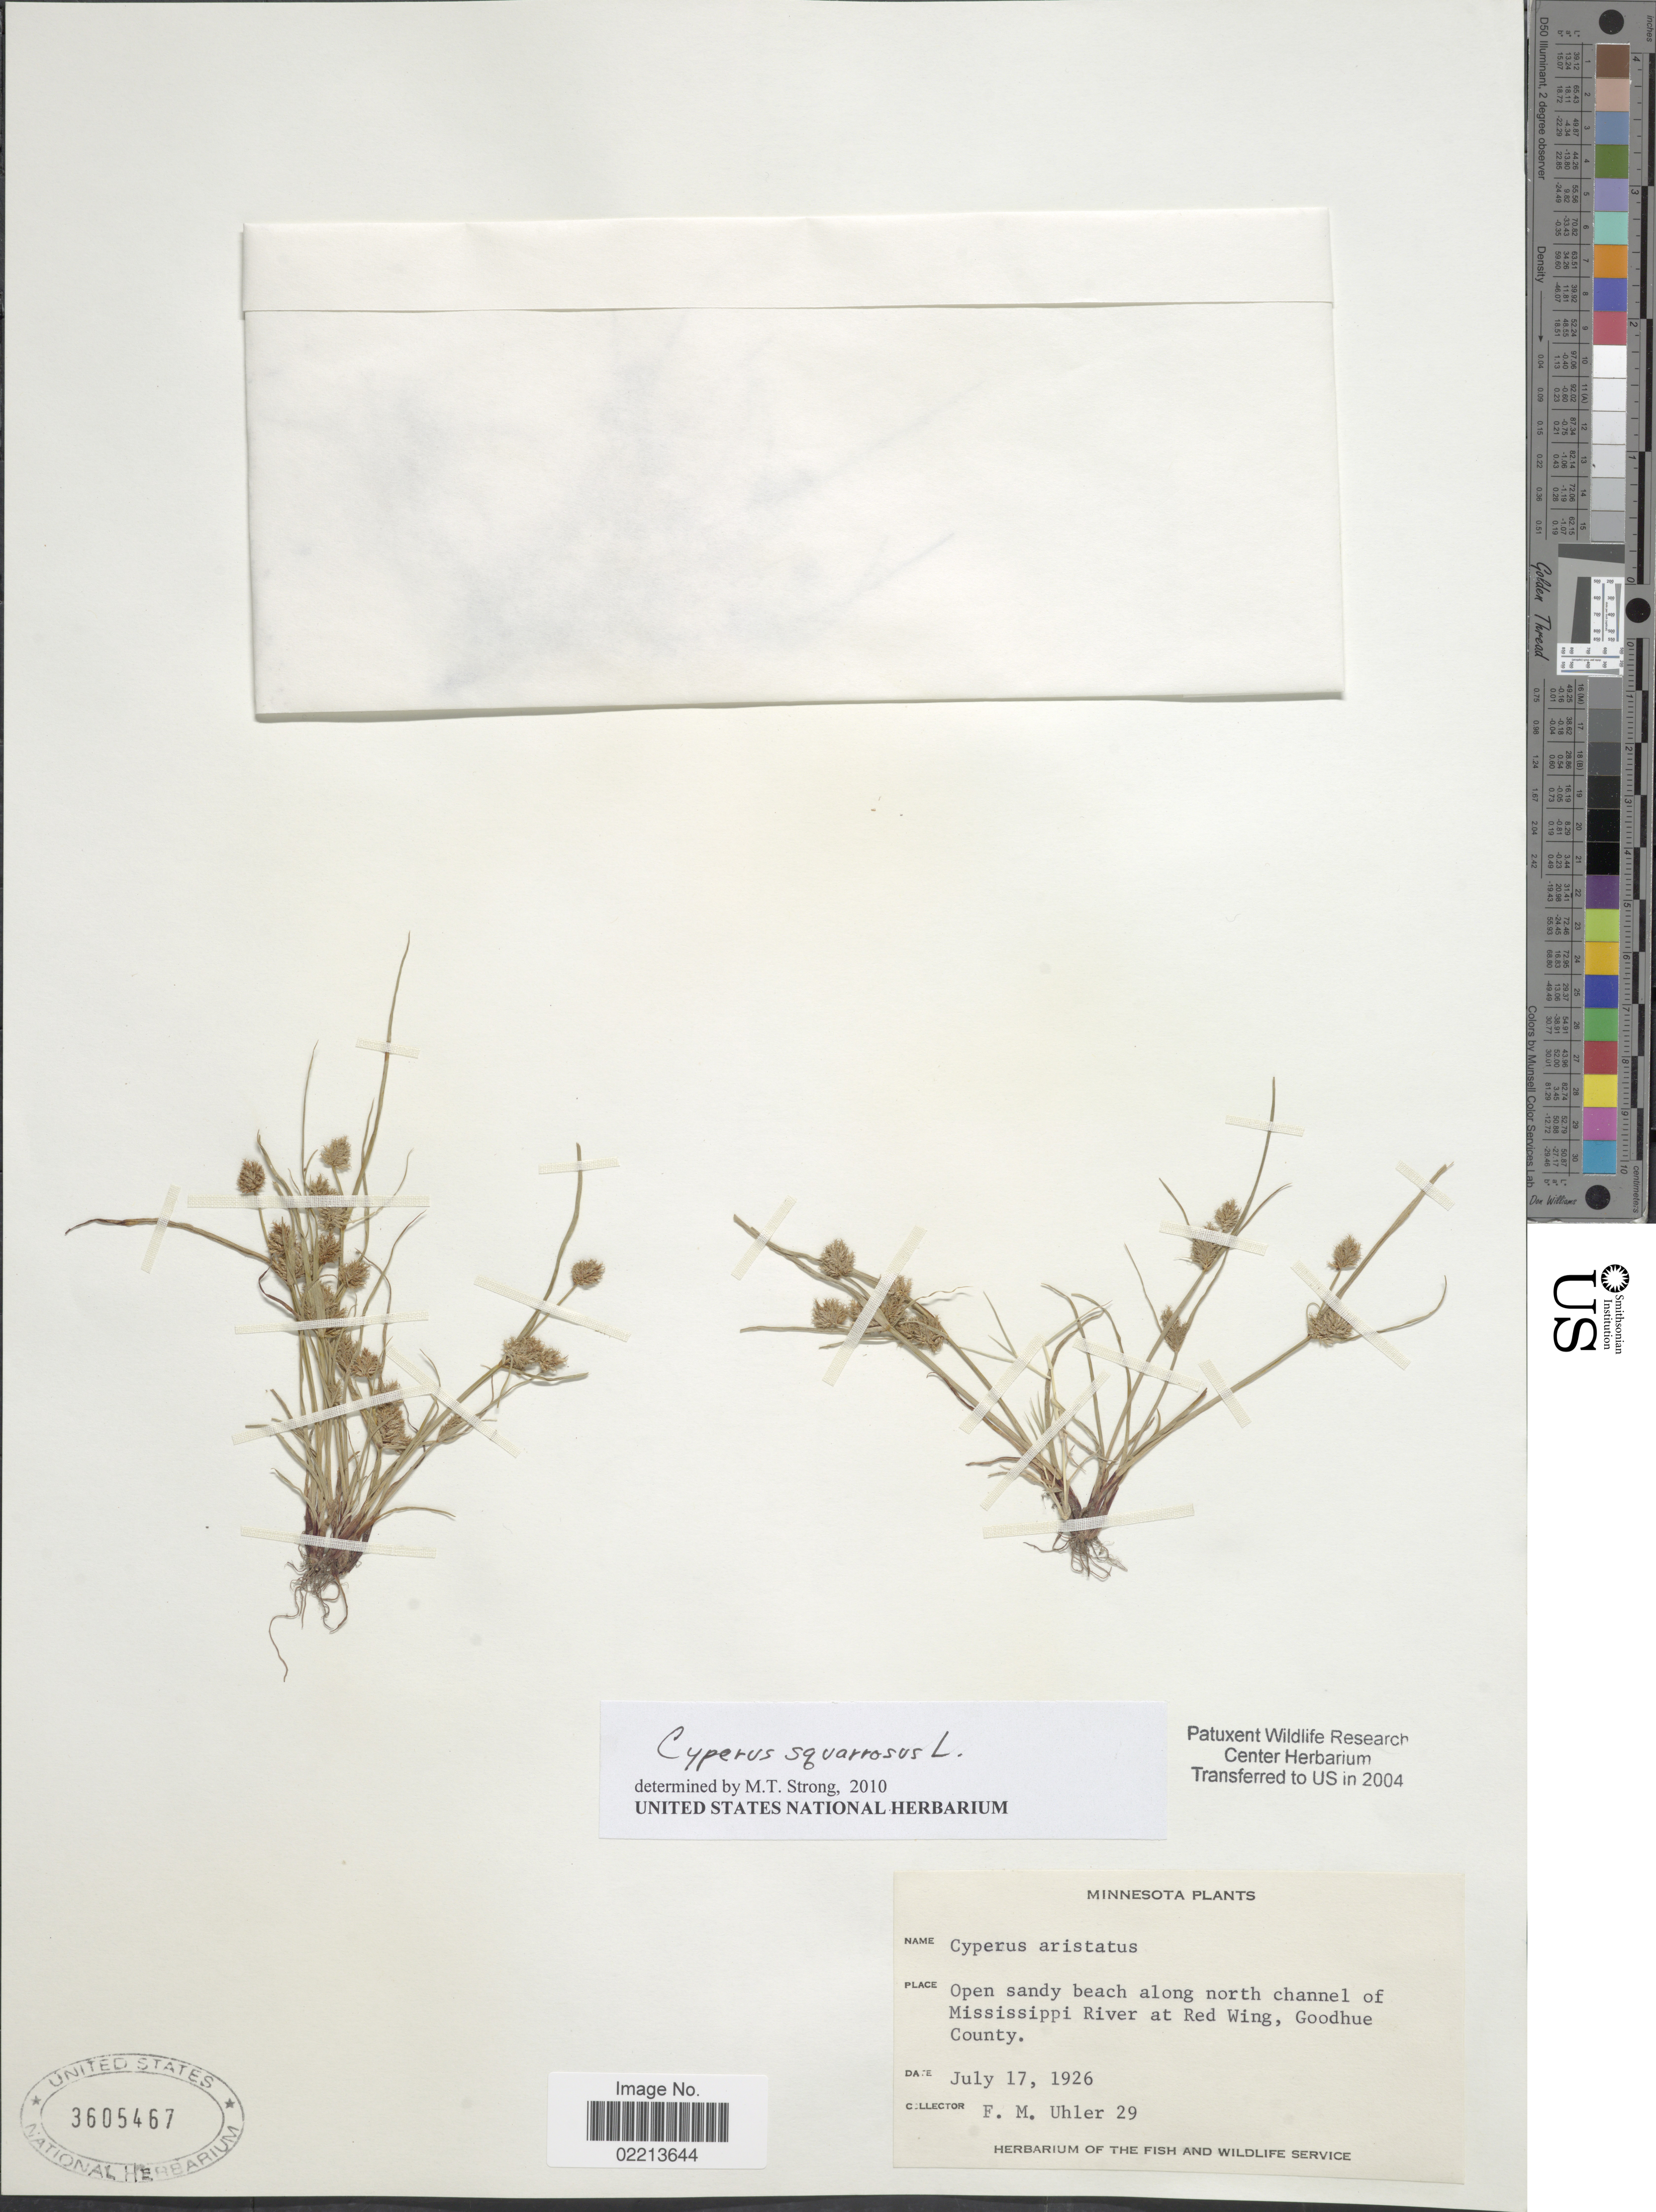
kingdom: Plantae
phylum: Tracheophyta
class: Liliopsida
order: Poales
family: Cyperaceae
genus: Cyperus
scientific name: Cyperus squarrosus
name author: L.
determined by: Strong, Mark T., (BOT), Smithsonian Institution - National Museum of Natural History (UNITED STATES)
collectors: F. Uhler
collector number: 29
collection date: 1926-07-17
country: United States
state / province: Minnesota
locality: Open sandy beach along north channel of Mississippi River at Red Wing, Goodhue County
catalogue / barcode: US 3605467